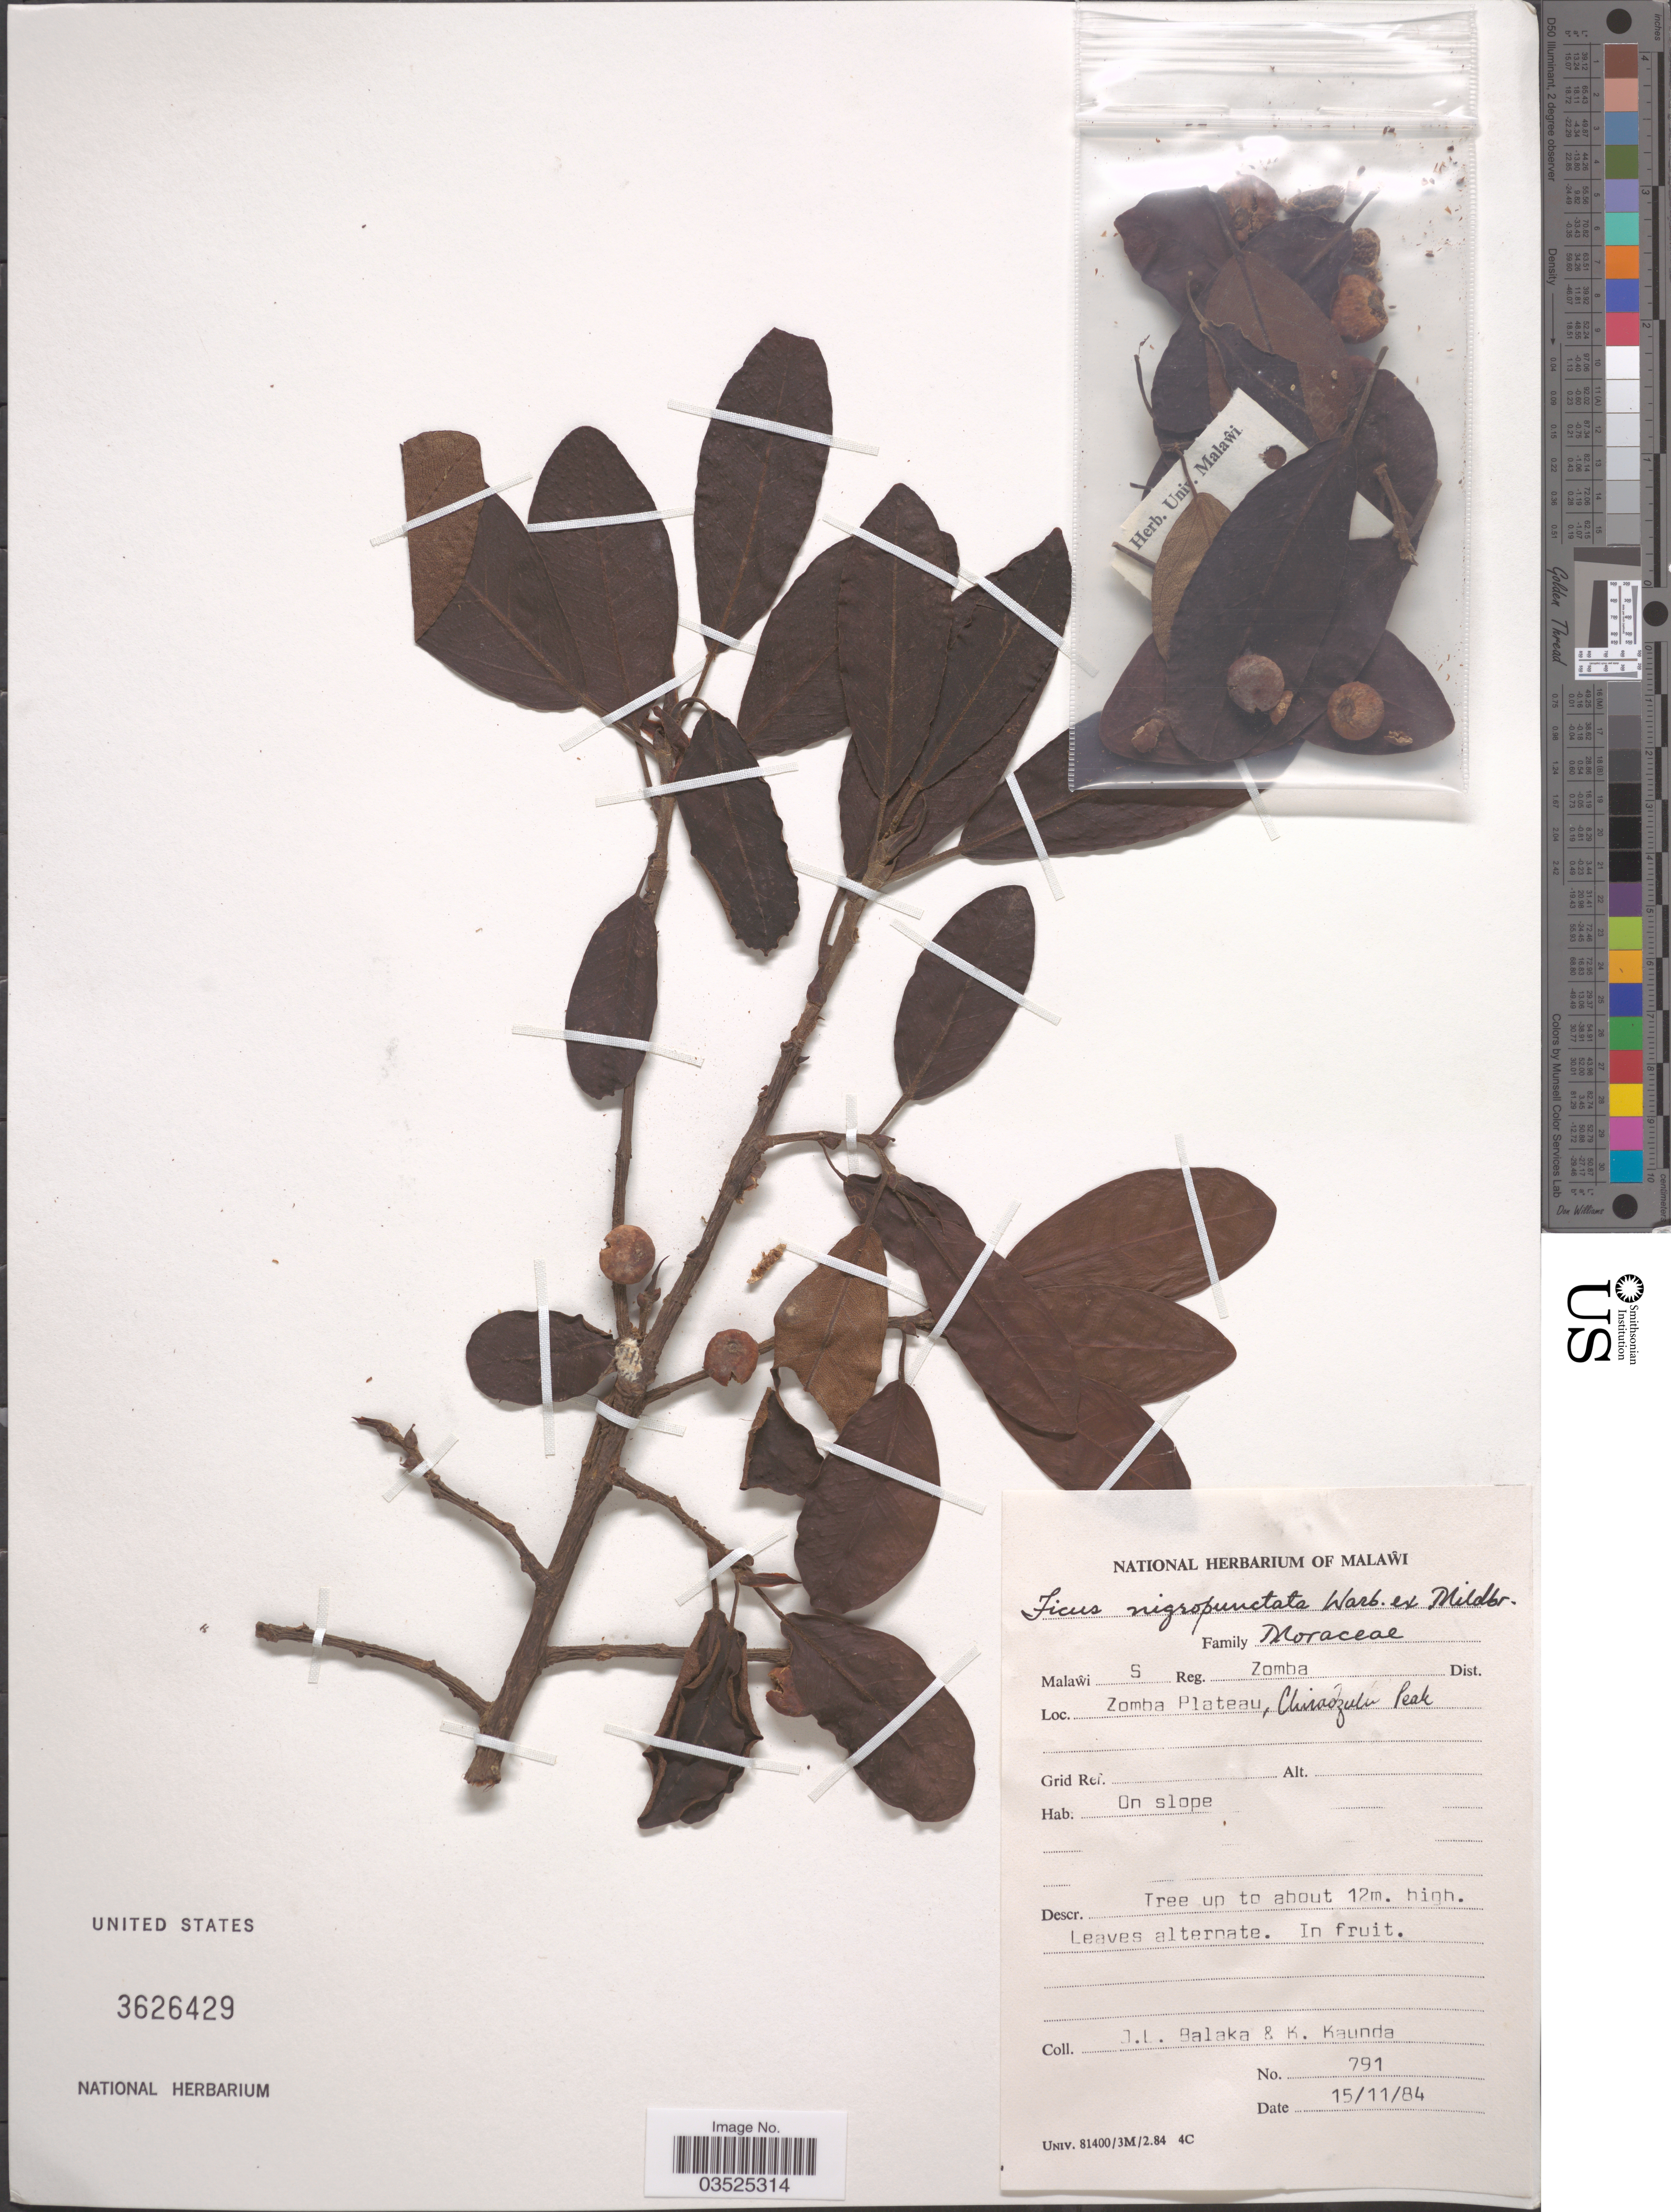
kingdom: Plantae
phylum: Tracheophyta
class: Magnoliopsida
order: Rosales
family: Moraceae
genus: Ficus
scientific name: Ficus nigro-punctata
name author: Warb. ex Mildbr. & Burret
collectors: J. Balaka & K. Kaunda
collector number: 791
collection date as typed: Transcribed d/m/y: 15/11/84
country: Malawi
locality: Malawi S Reg. Zomba Dist. Zomba Plateau, Chiradzulú Peak.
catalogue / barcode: US 3626429